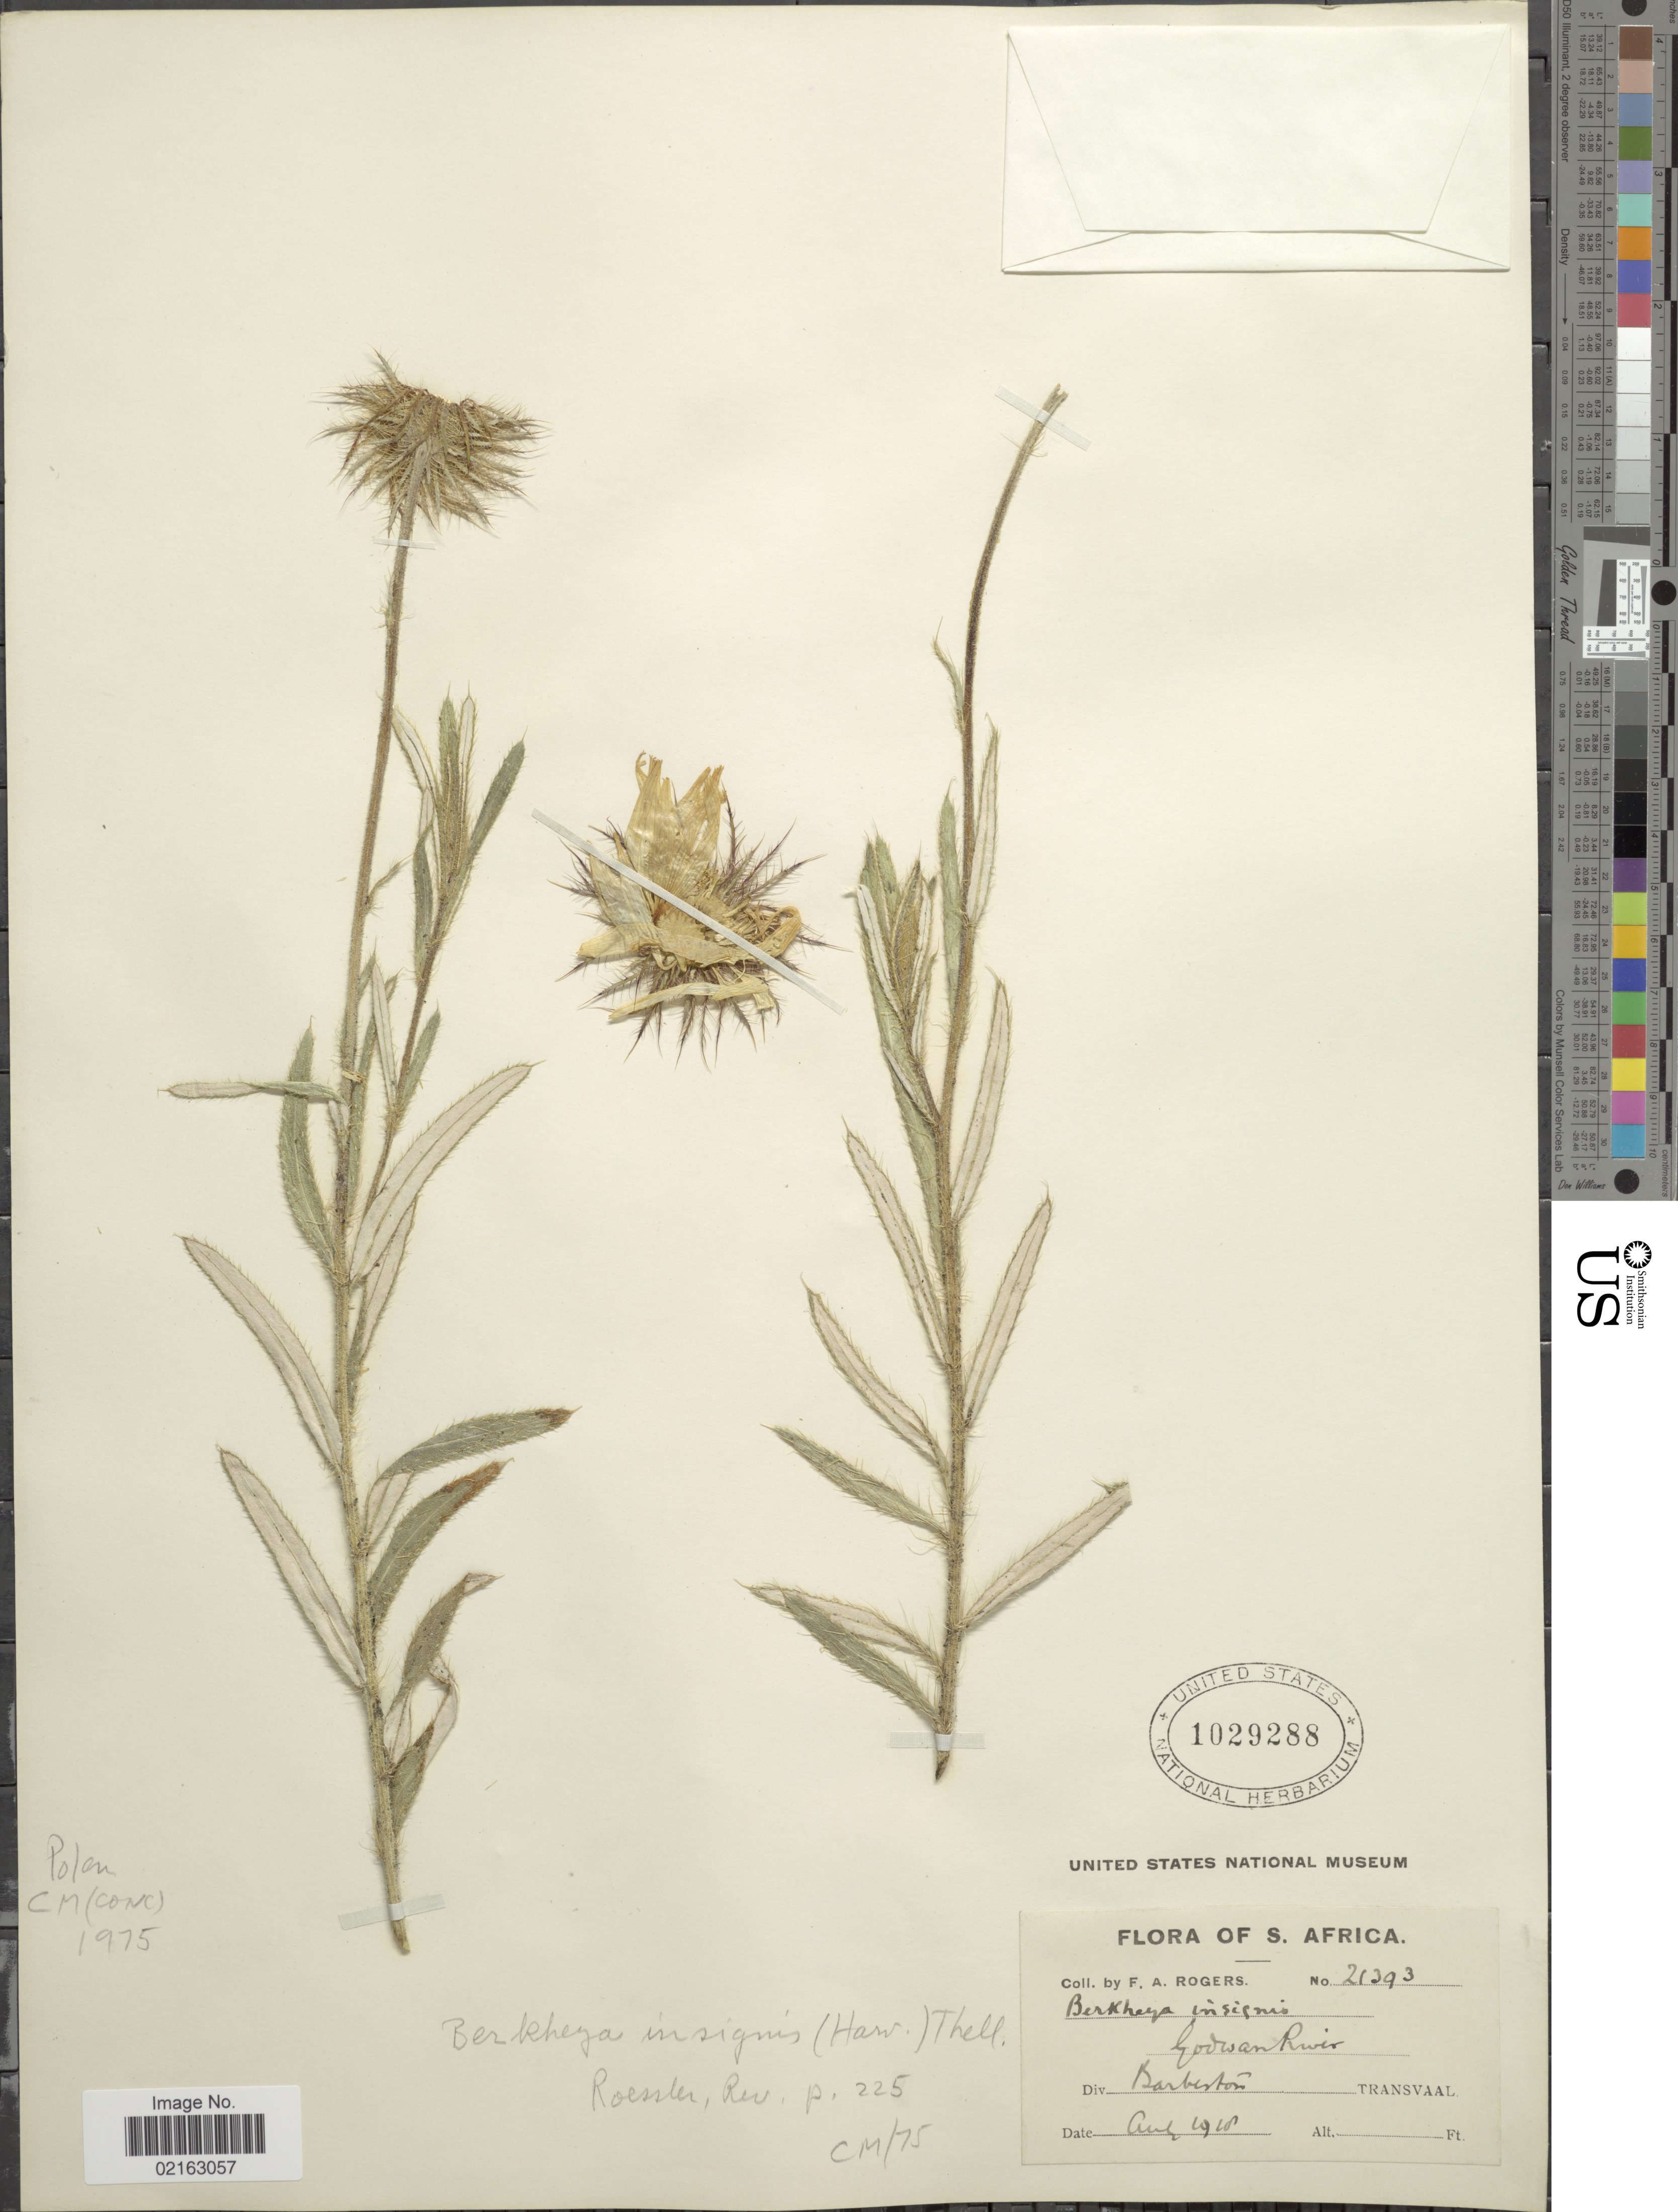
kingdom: Plantae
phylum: Tracheophyta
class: Magnoliopsida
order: Asterales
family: Asteraceae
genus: Berkheya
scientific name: Berkheya insignis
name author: (Harv.) Thell.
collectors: F. A. Rogers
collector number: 21393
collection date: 1918-08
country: South Africa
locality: Godwan River. Div. Barberton. Transvaal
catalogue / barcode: US 1029288